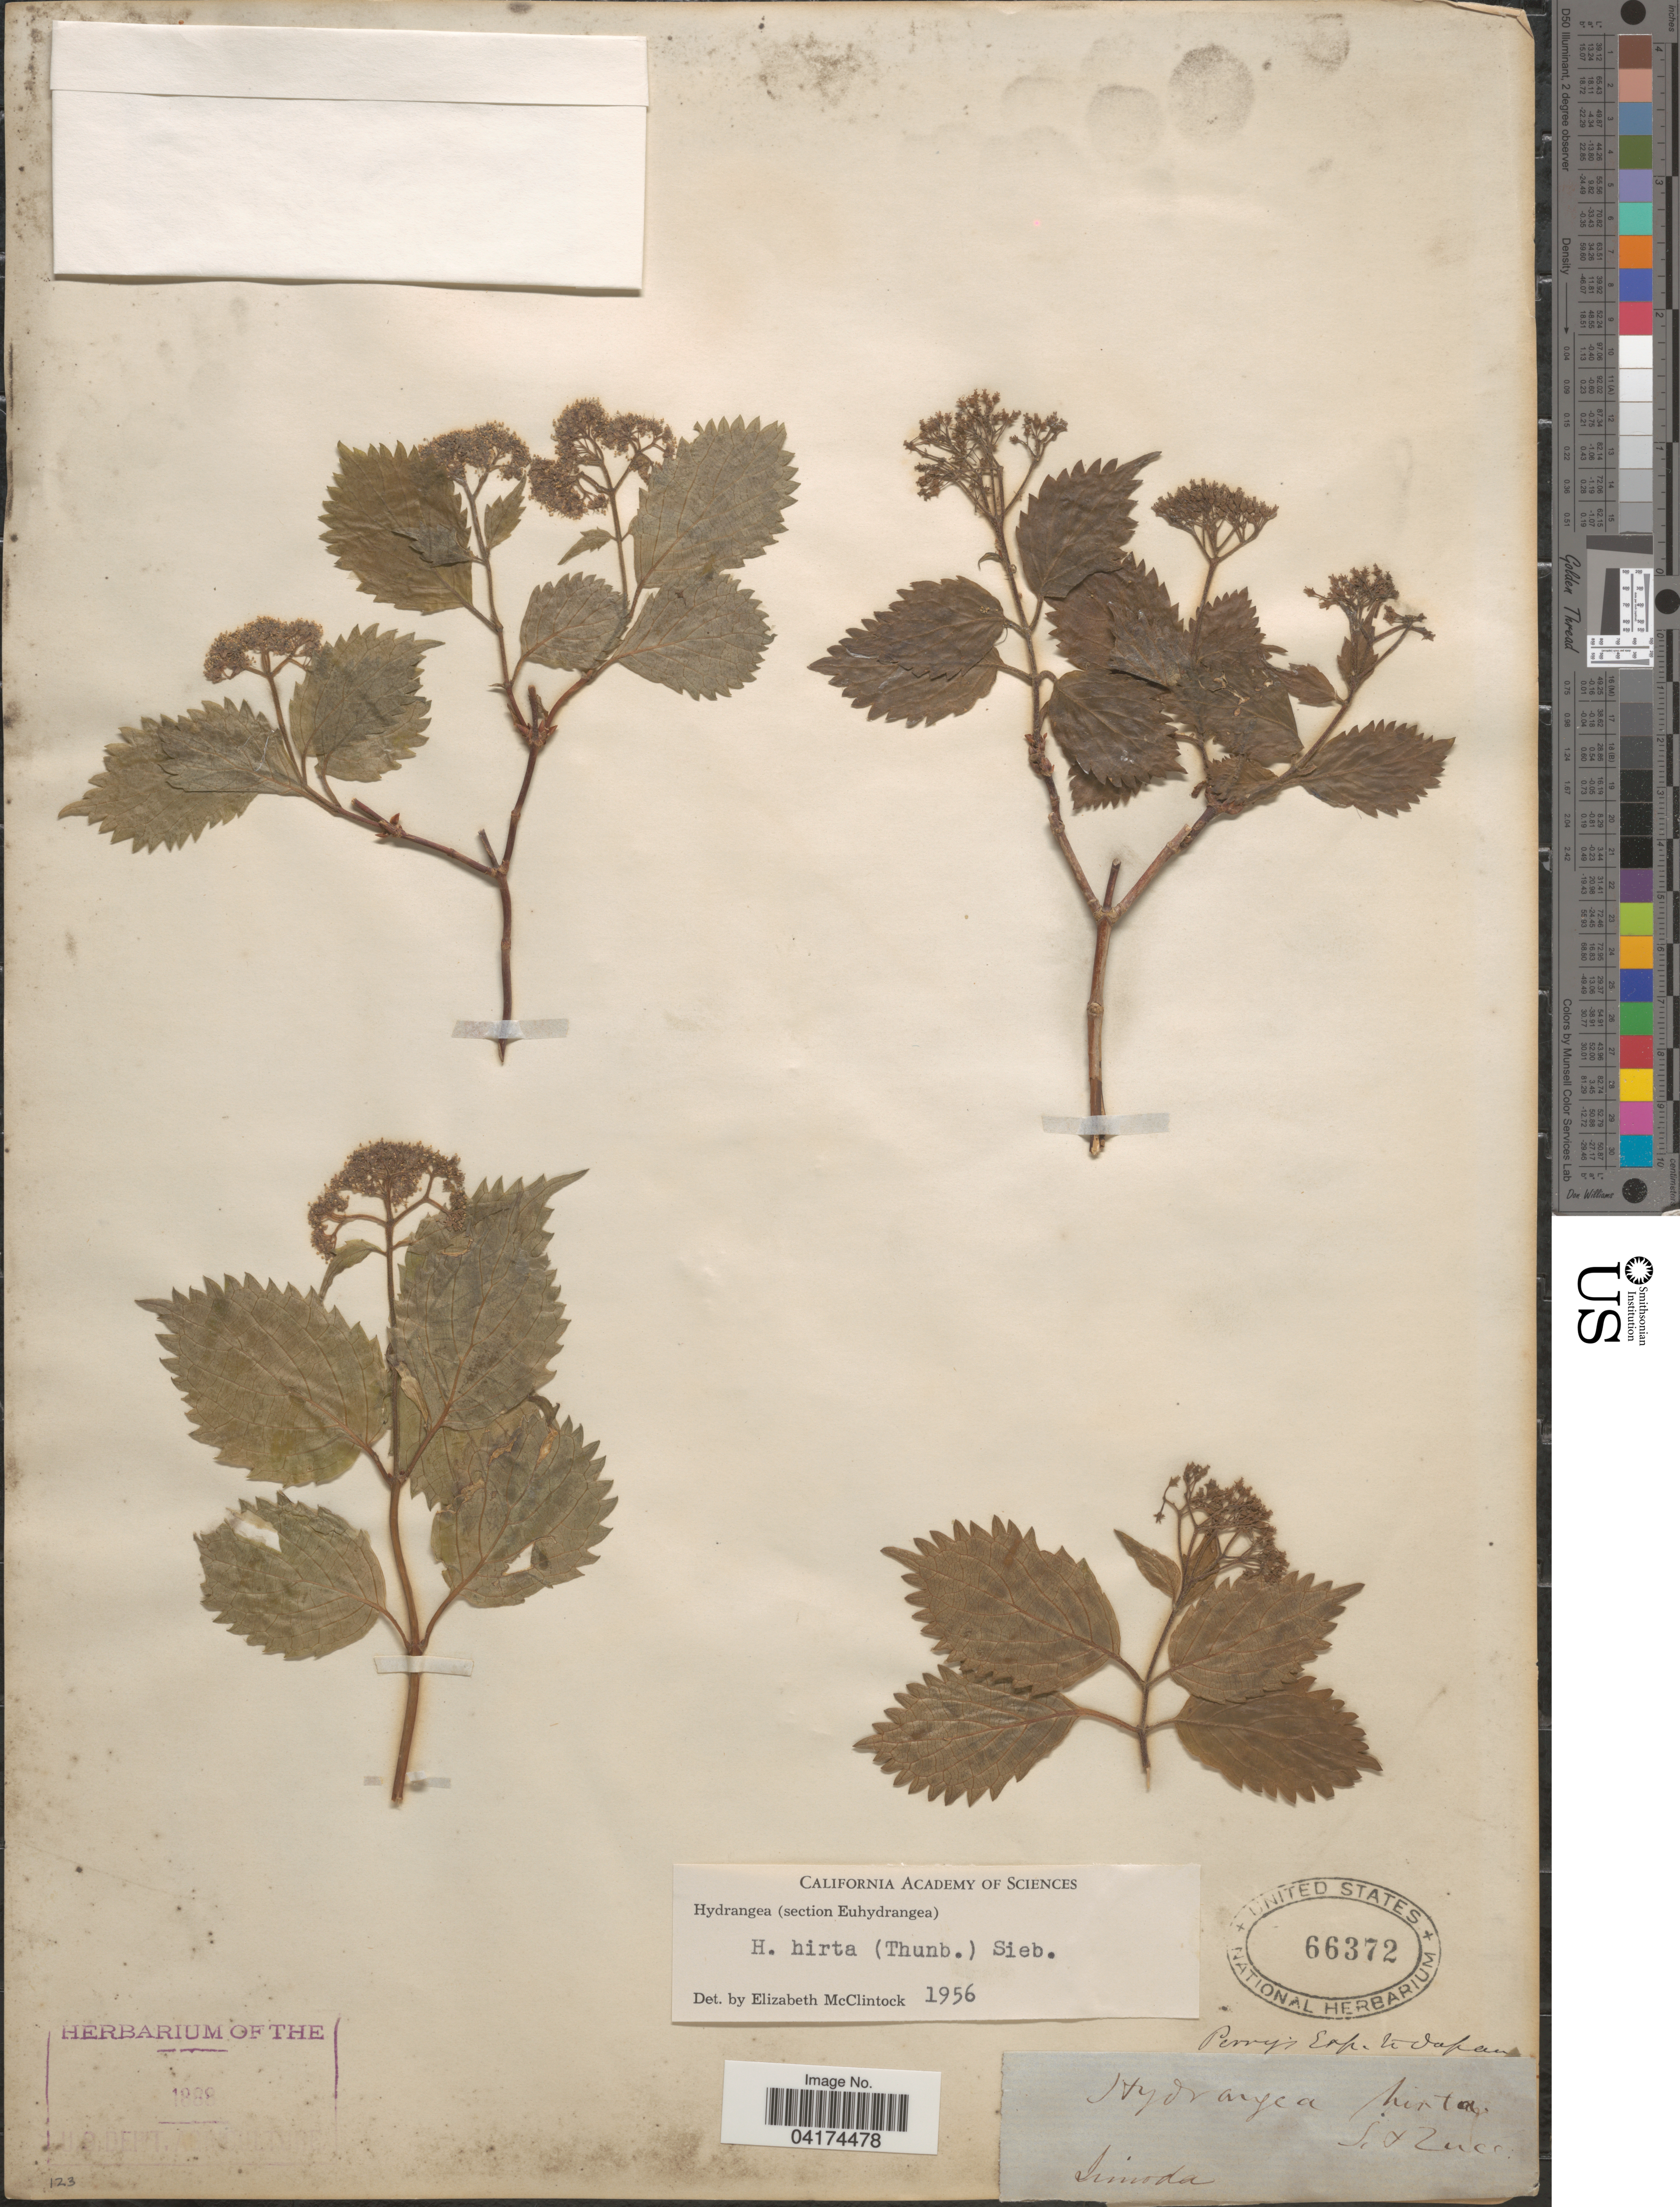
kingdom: Plantae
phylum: Tracheophyta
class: Magnoliopsida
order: Cornales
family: Hydrangeaceae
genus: Hydrangea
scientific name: Hydrangea hirta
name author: (Thunb.) Siebold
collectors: -- Perry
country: Japan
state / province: Sizuoka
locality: Simoda.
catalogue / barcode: US 66372